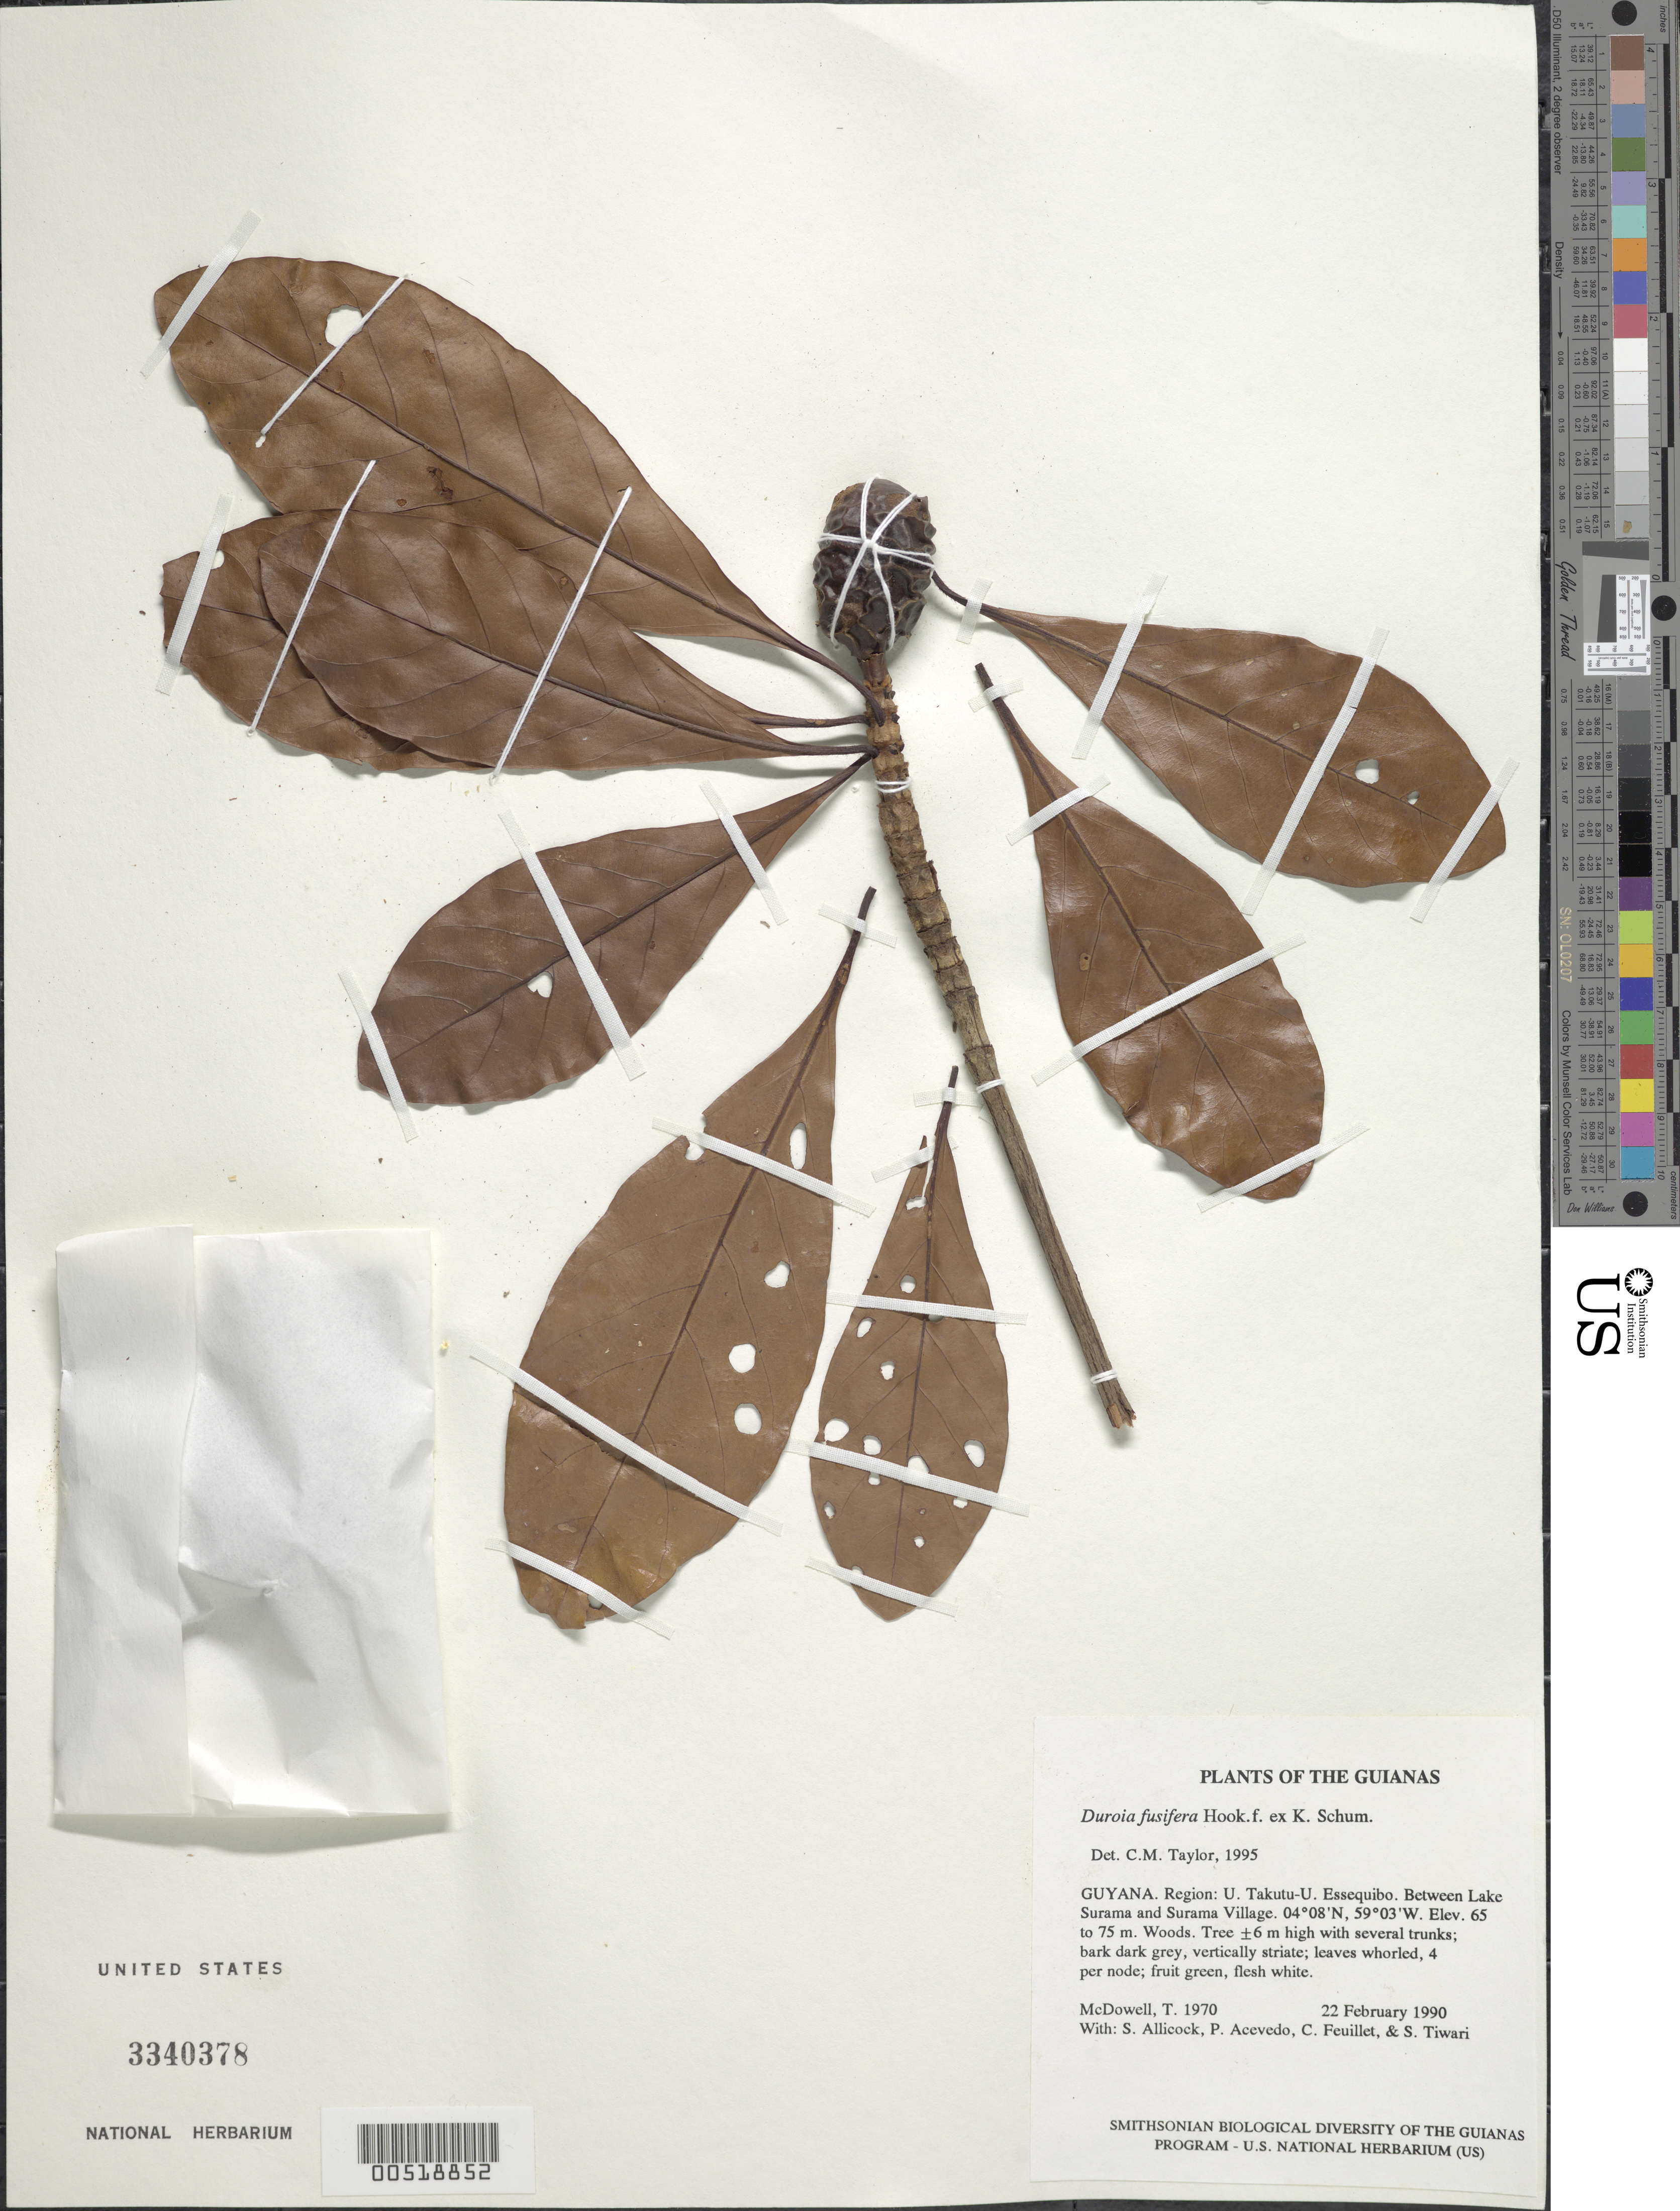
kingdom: Plantae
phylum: Tracheophyta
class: Magnoliopsida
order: Gentianales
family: Rubiaceae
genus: Duroia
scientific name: Duroia fusifera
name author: Spruce ex K. Schum.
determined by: Taylor, Charlotte M.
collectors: T. McDowell, S. Allicock, P. Acevedo-Rodr., C. Feuillet & S. Tiwari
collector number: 1970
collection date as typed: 22 February 1990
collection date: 1990-02-22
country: Guyana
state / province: U. Takutu-U. Essequibo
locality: Between Lake Surama and Surama Village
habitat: Woods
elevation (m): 65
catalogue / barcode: US 3340378